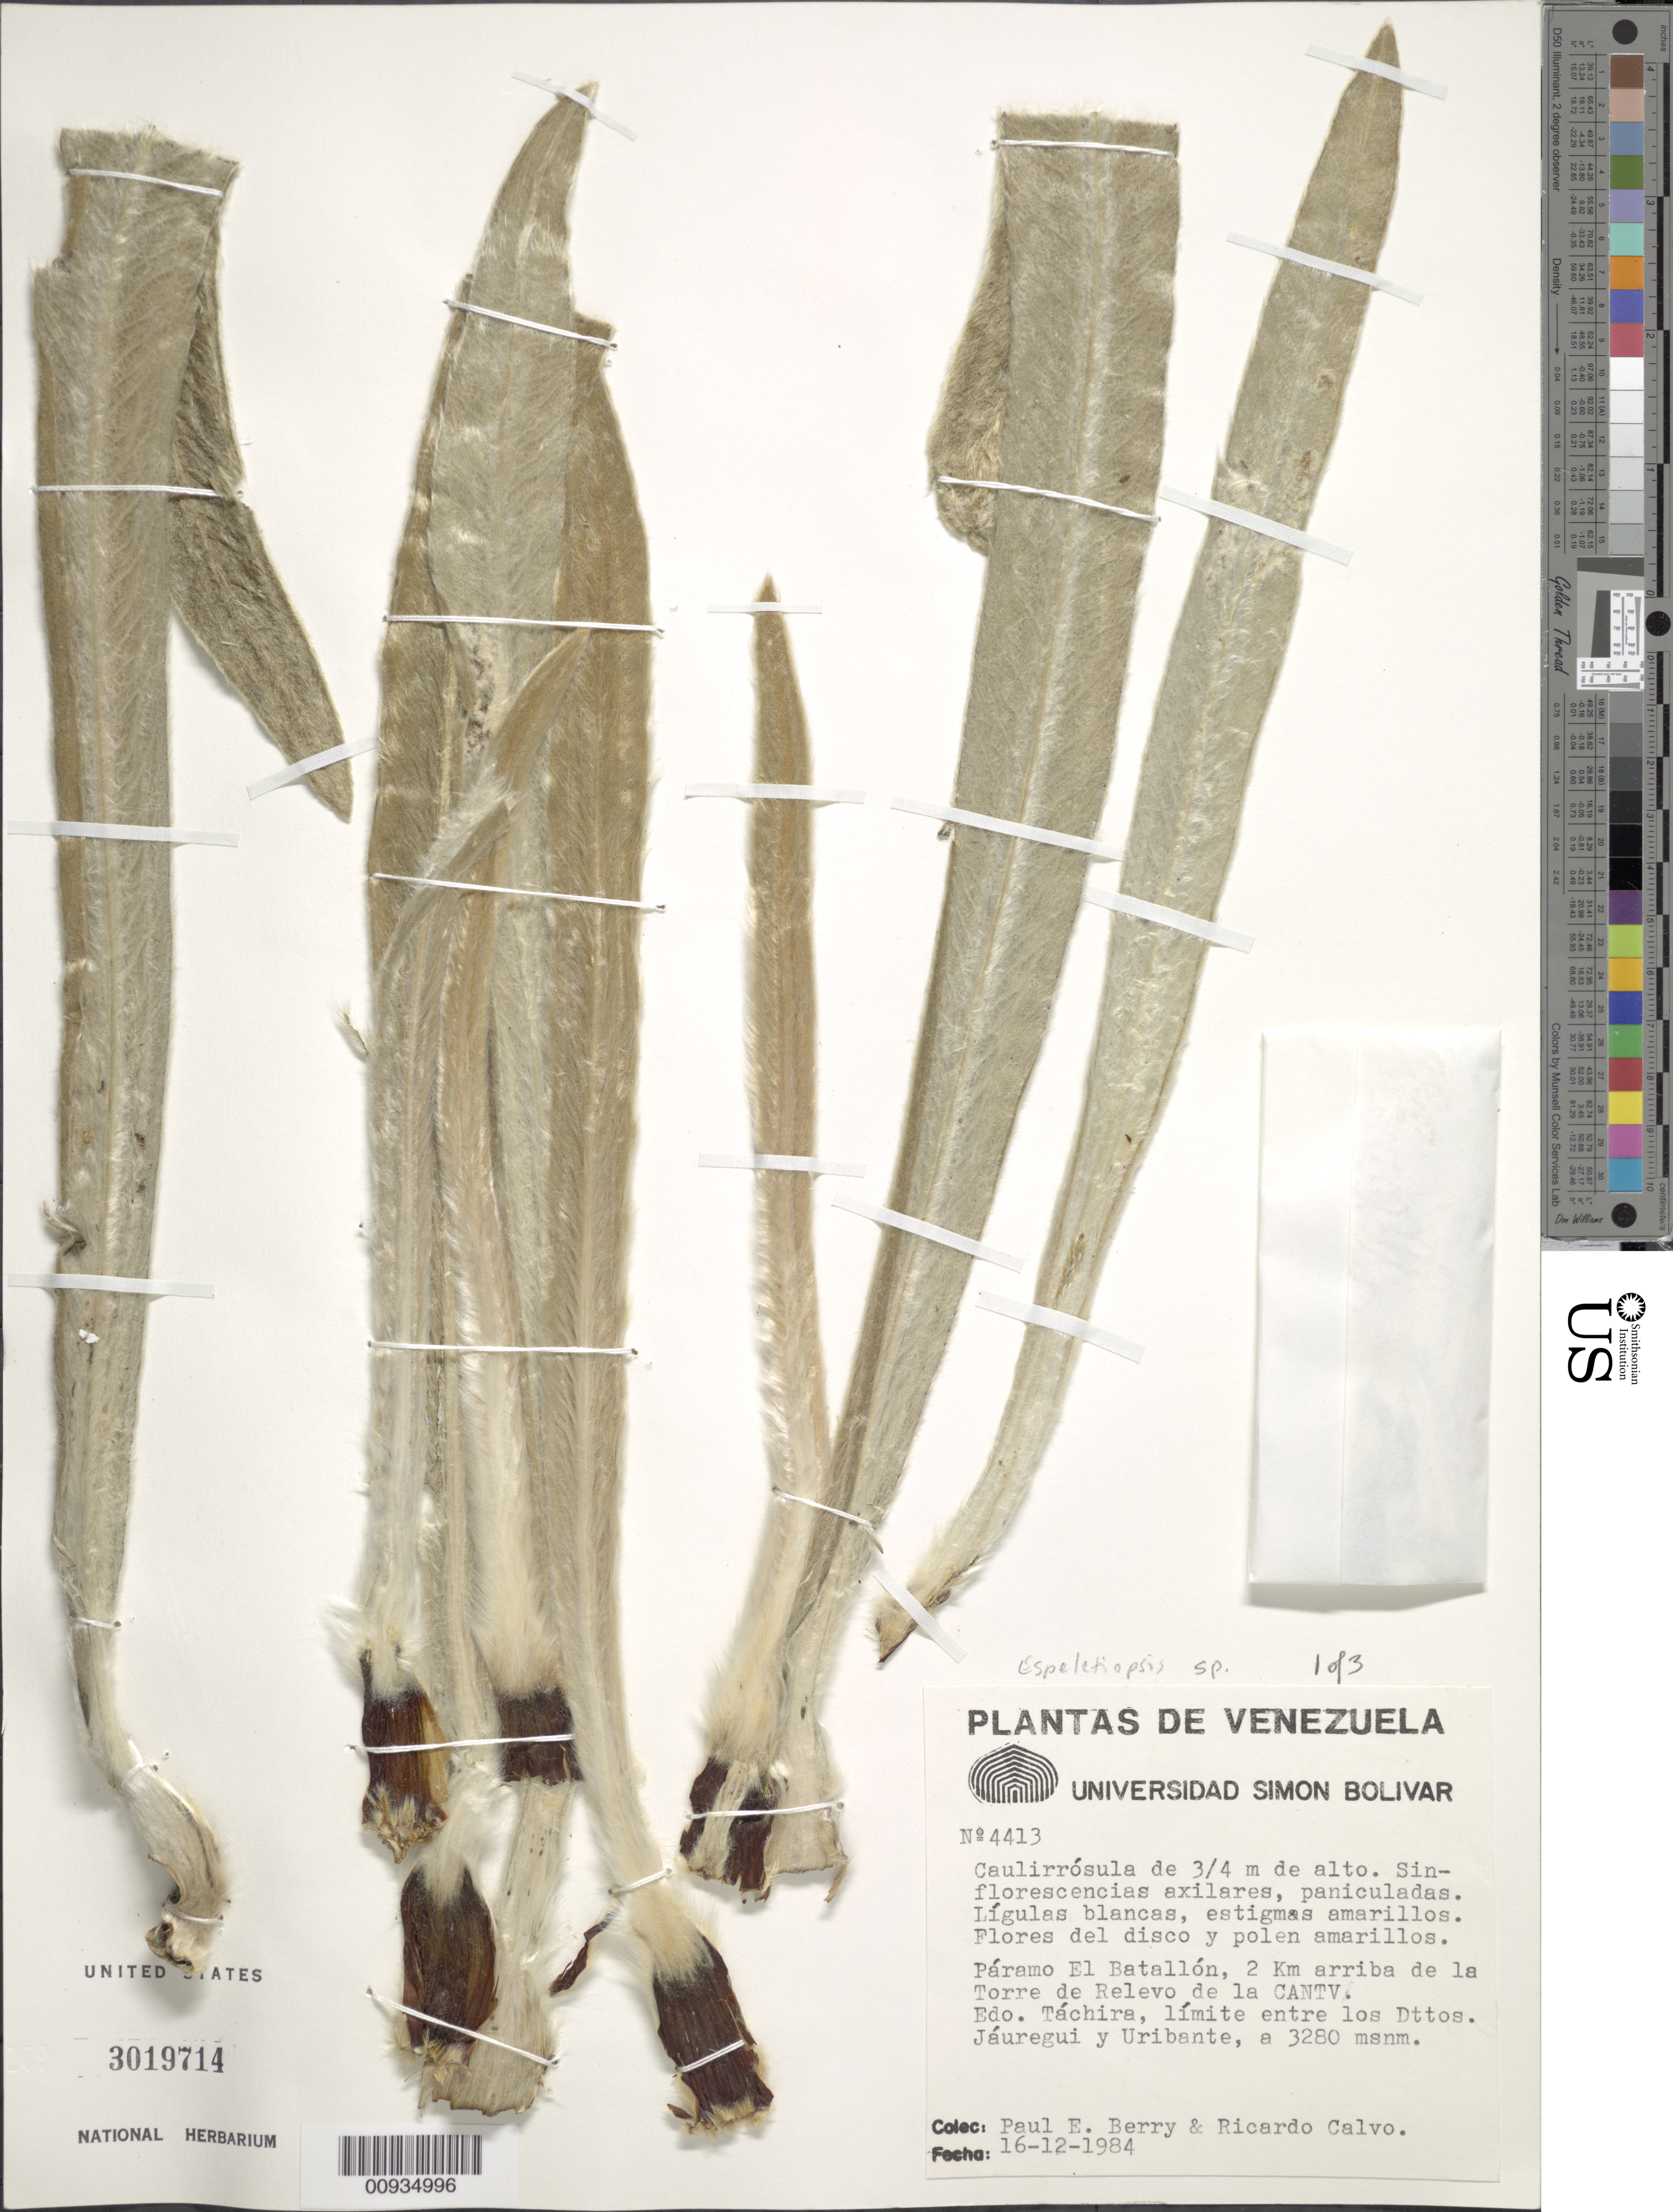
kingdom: Plantae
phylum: Tracheophyta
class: Magnoliopsida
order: Asterales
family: Asteraceae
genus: Espeletiopsis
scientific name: Espeletiopsis sp.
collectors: P. E. Berry & R. Calvo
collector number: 4413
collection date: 1984-12-16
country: Venezuela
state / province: Táchira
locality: Páramo del Batallón. 2 km arriba de la Torre de relevo de la CANTV. Límite entre los distritos Jáuregui y Uribante. Cerca de la frontera entre Táchira y Bolivar.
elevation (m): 3280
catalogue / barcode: US 3019714